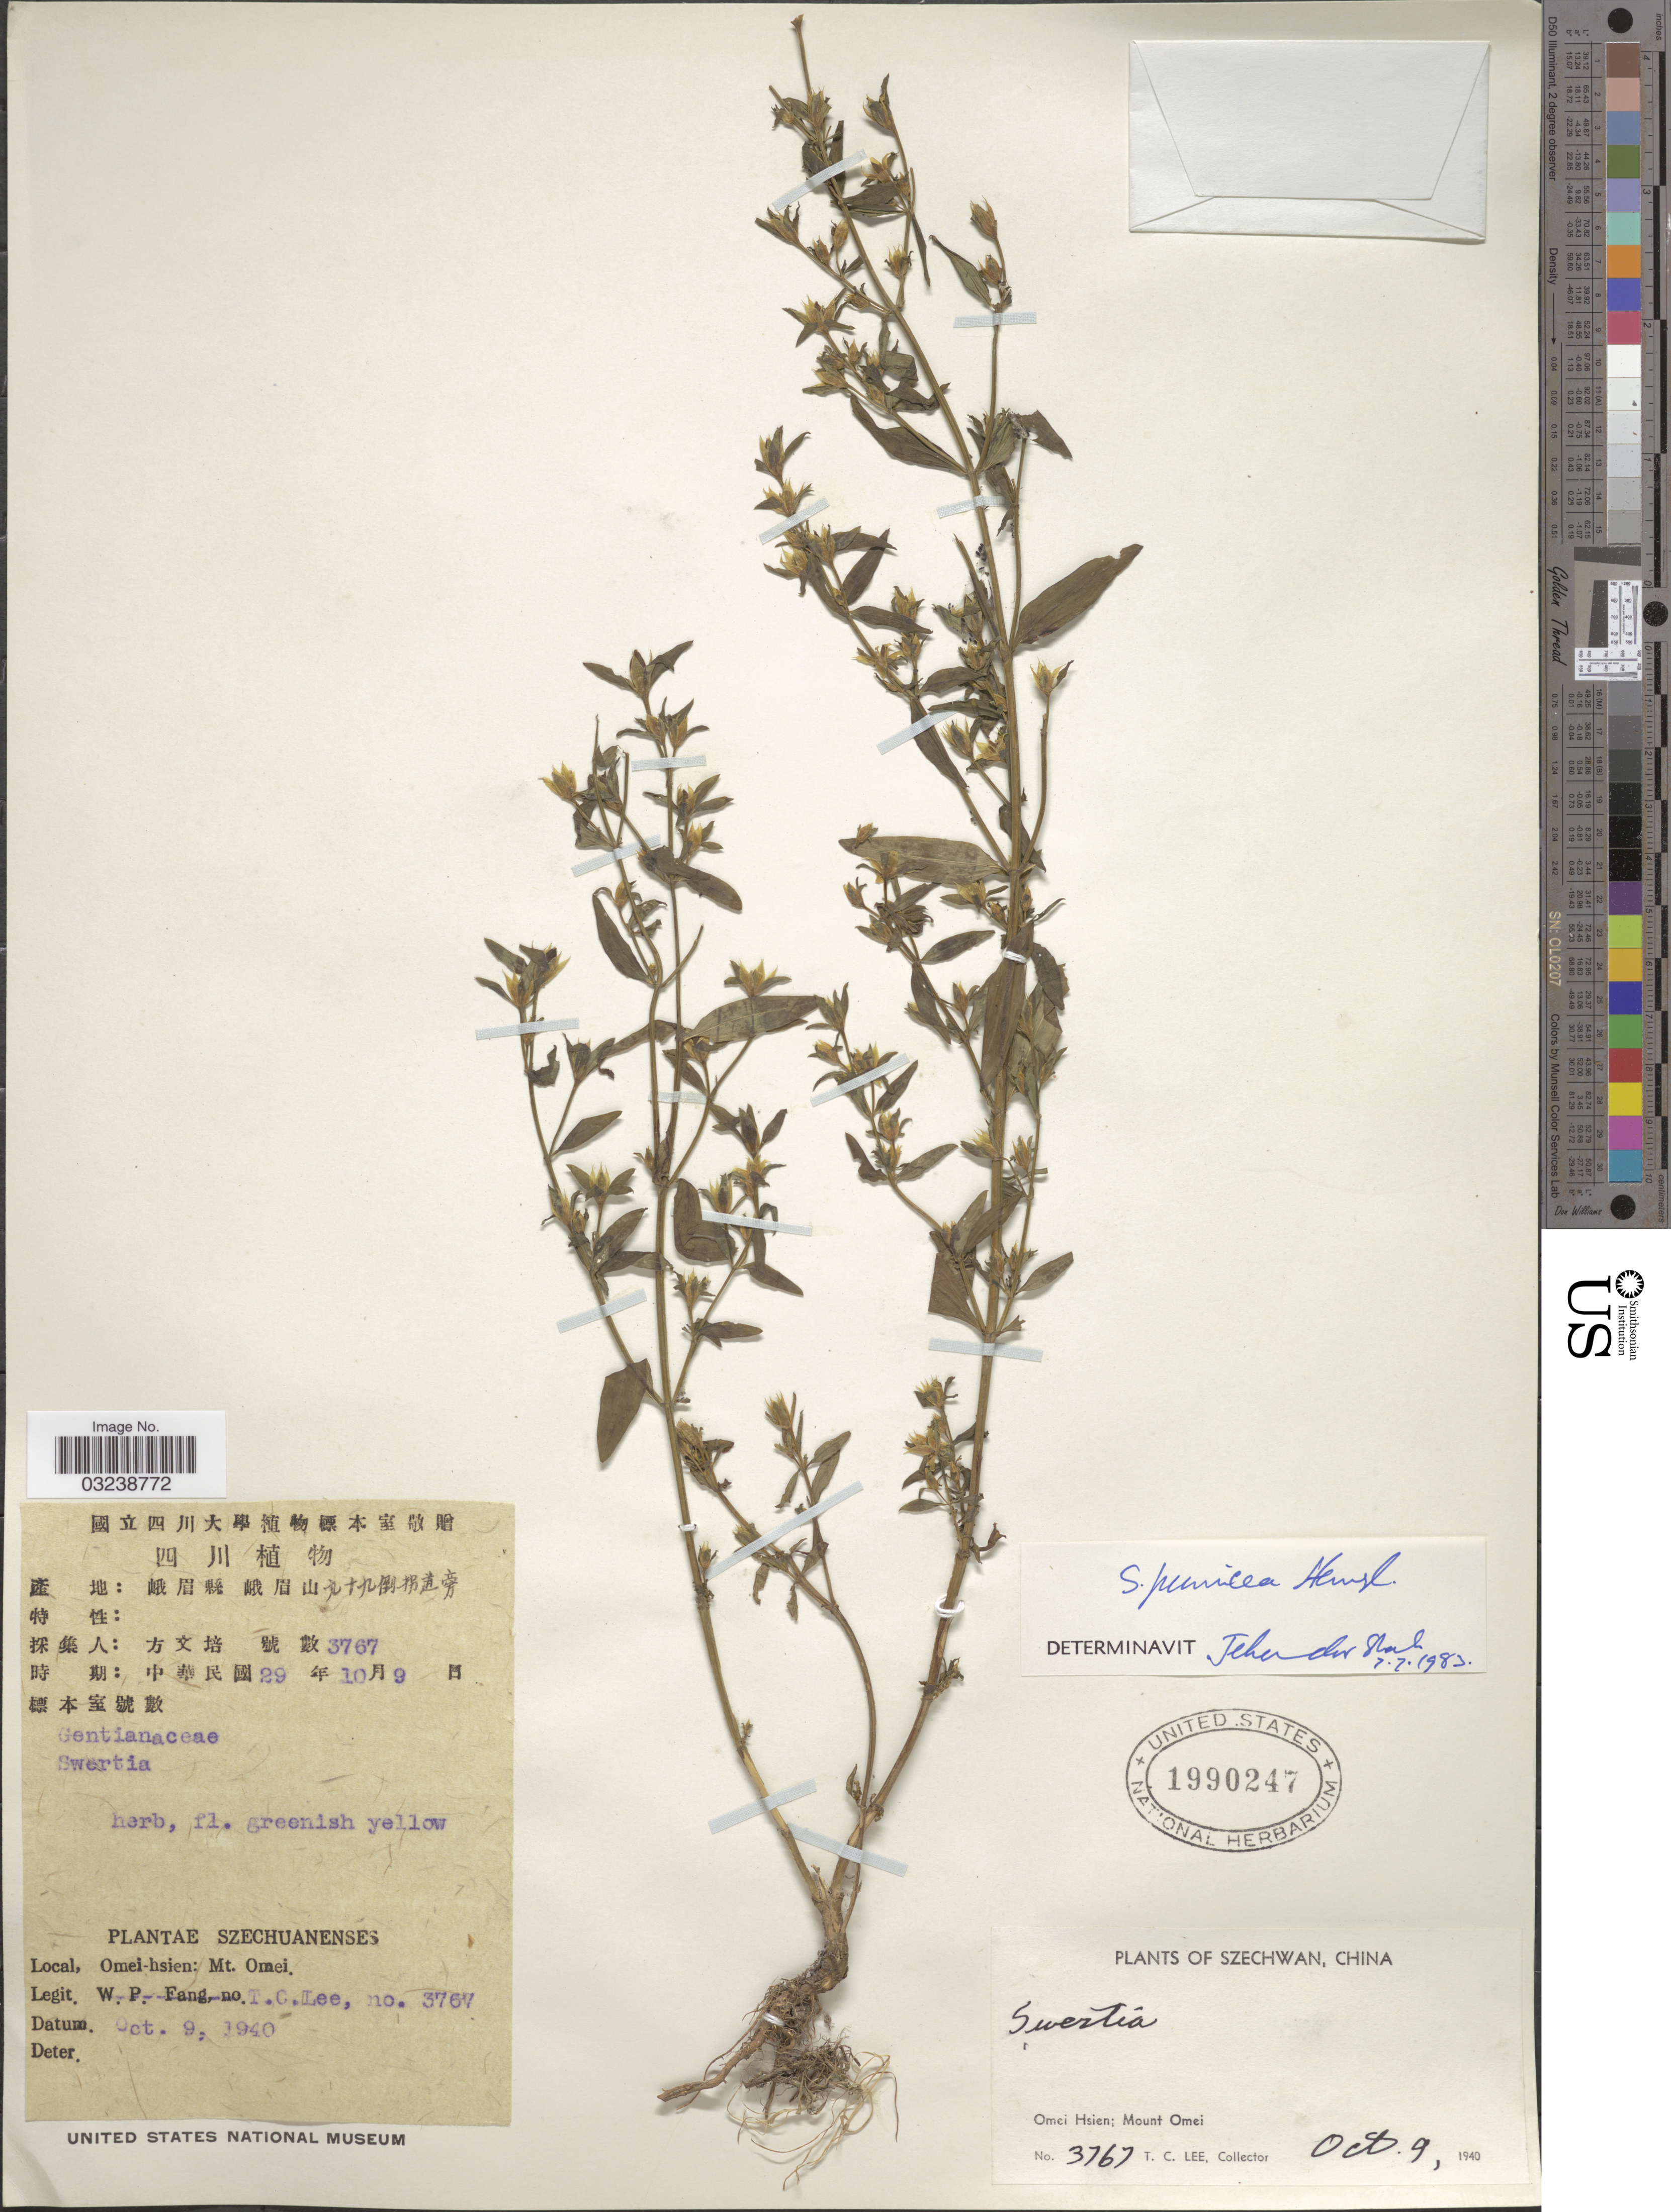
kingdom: Plantae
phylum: Tracheophyta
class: Magnoliopsida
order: Gentianales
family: Gentianaceae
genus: Swertia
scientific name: Swertia punicea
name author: Hemsl.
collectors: T. Lee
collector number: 3767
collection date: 1940-10-09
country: China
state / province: Sichuan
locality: Szechwan. Omei Hsien: Mount Omei.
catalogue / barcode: US 1990247